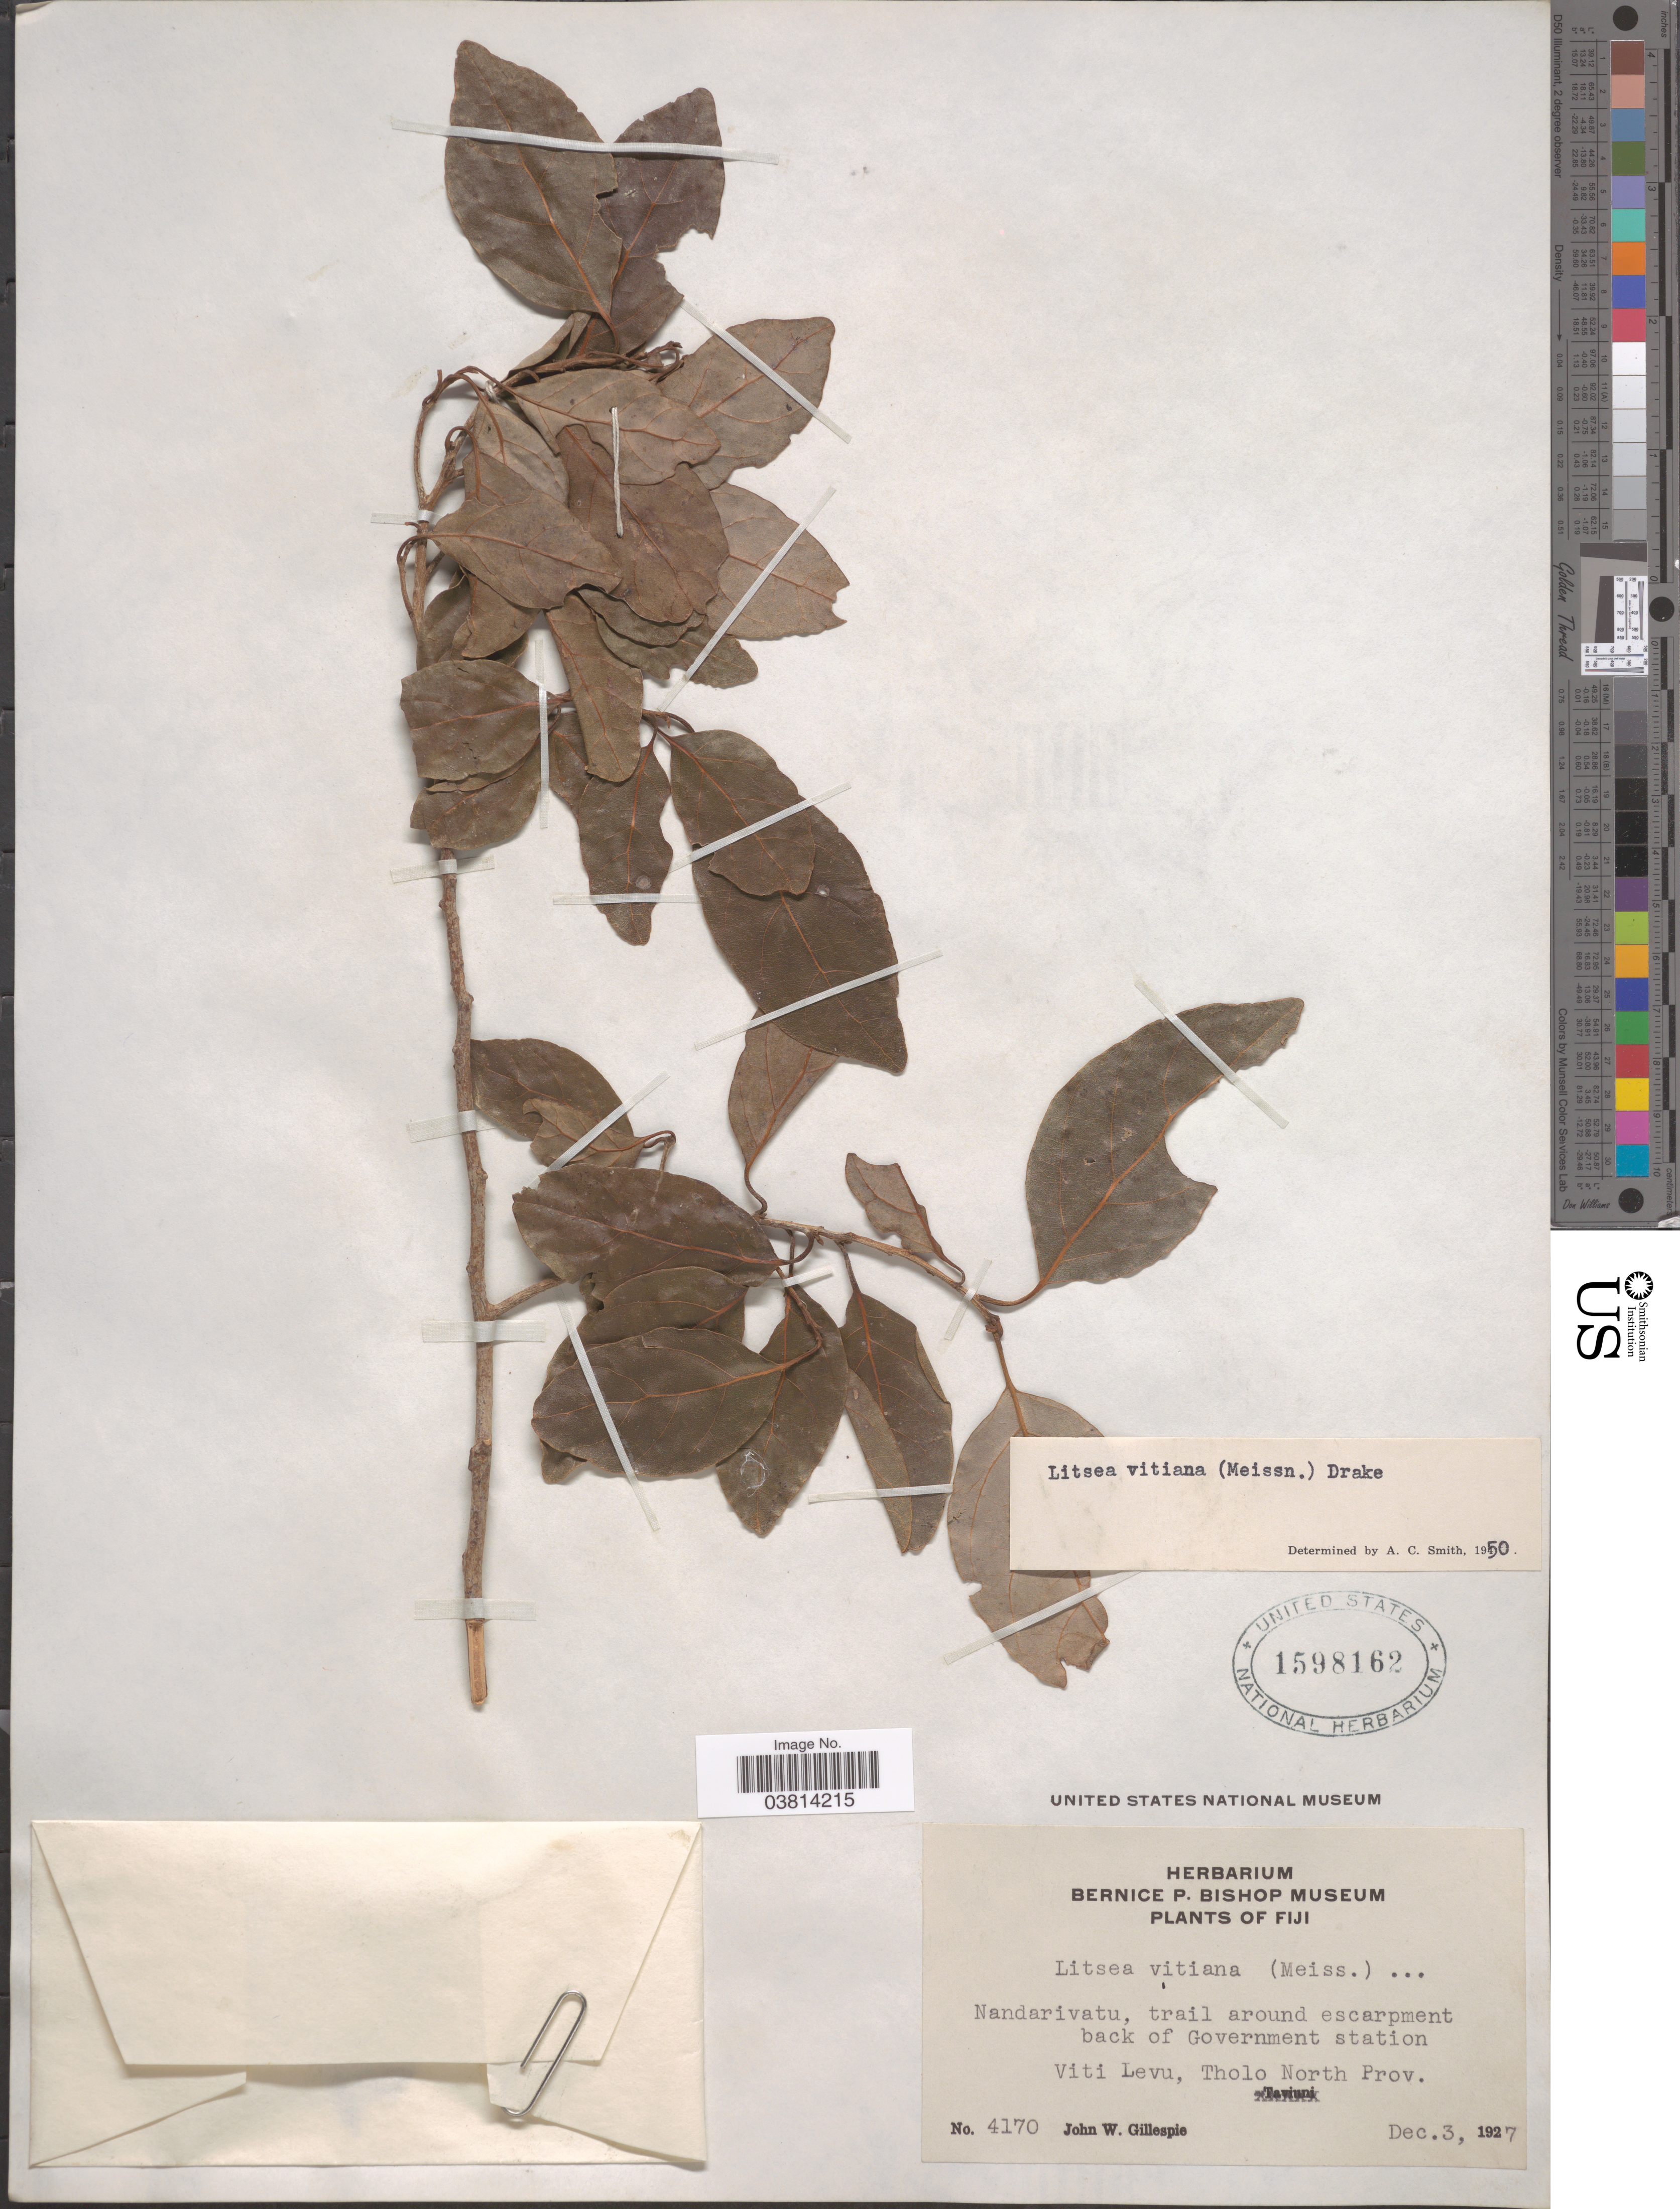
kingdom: Plantae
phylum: Tracheophyta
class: Magnoliopsida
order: Laurales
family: Lauraceae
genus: Litsea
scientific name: Litsea vitiana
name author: (Meisn.) Drake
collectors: J. W. Gillespie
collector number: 4170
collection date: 1927-12-03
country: Fiji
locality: Nandarivatu, trail around escarpment back of Government station. Viti Levu, Tholo North Prov.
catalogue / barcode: US 1598162